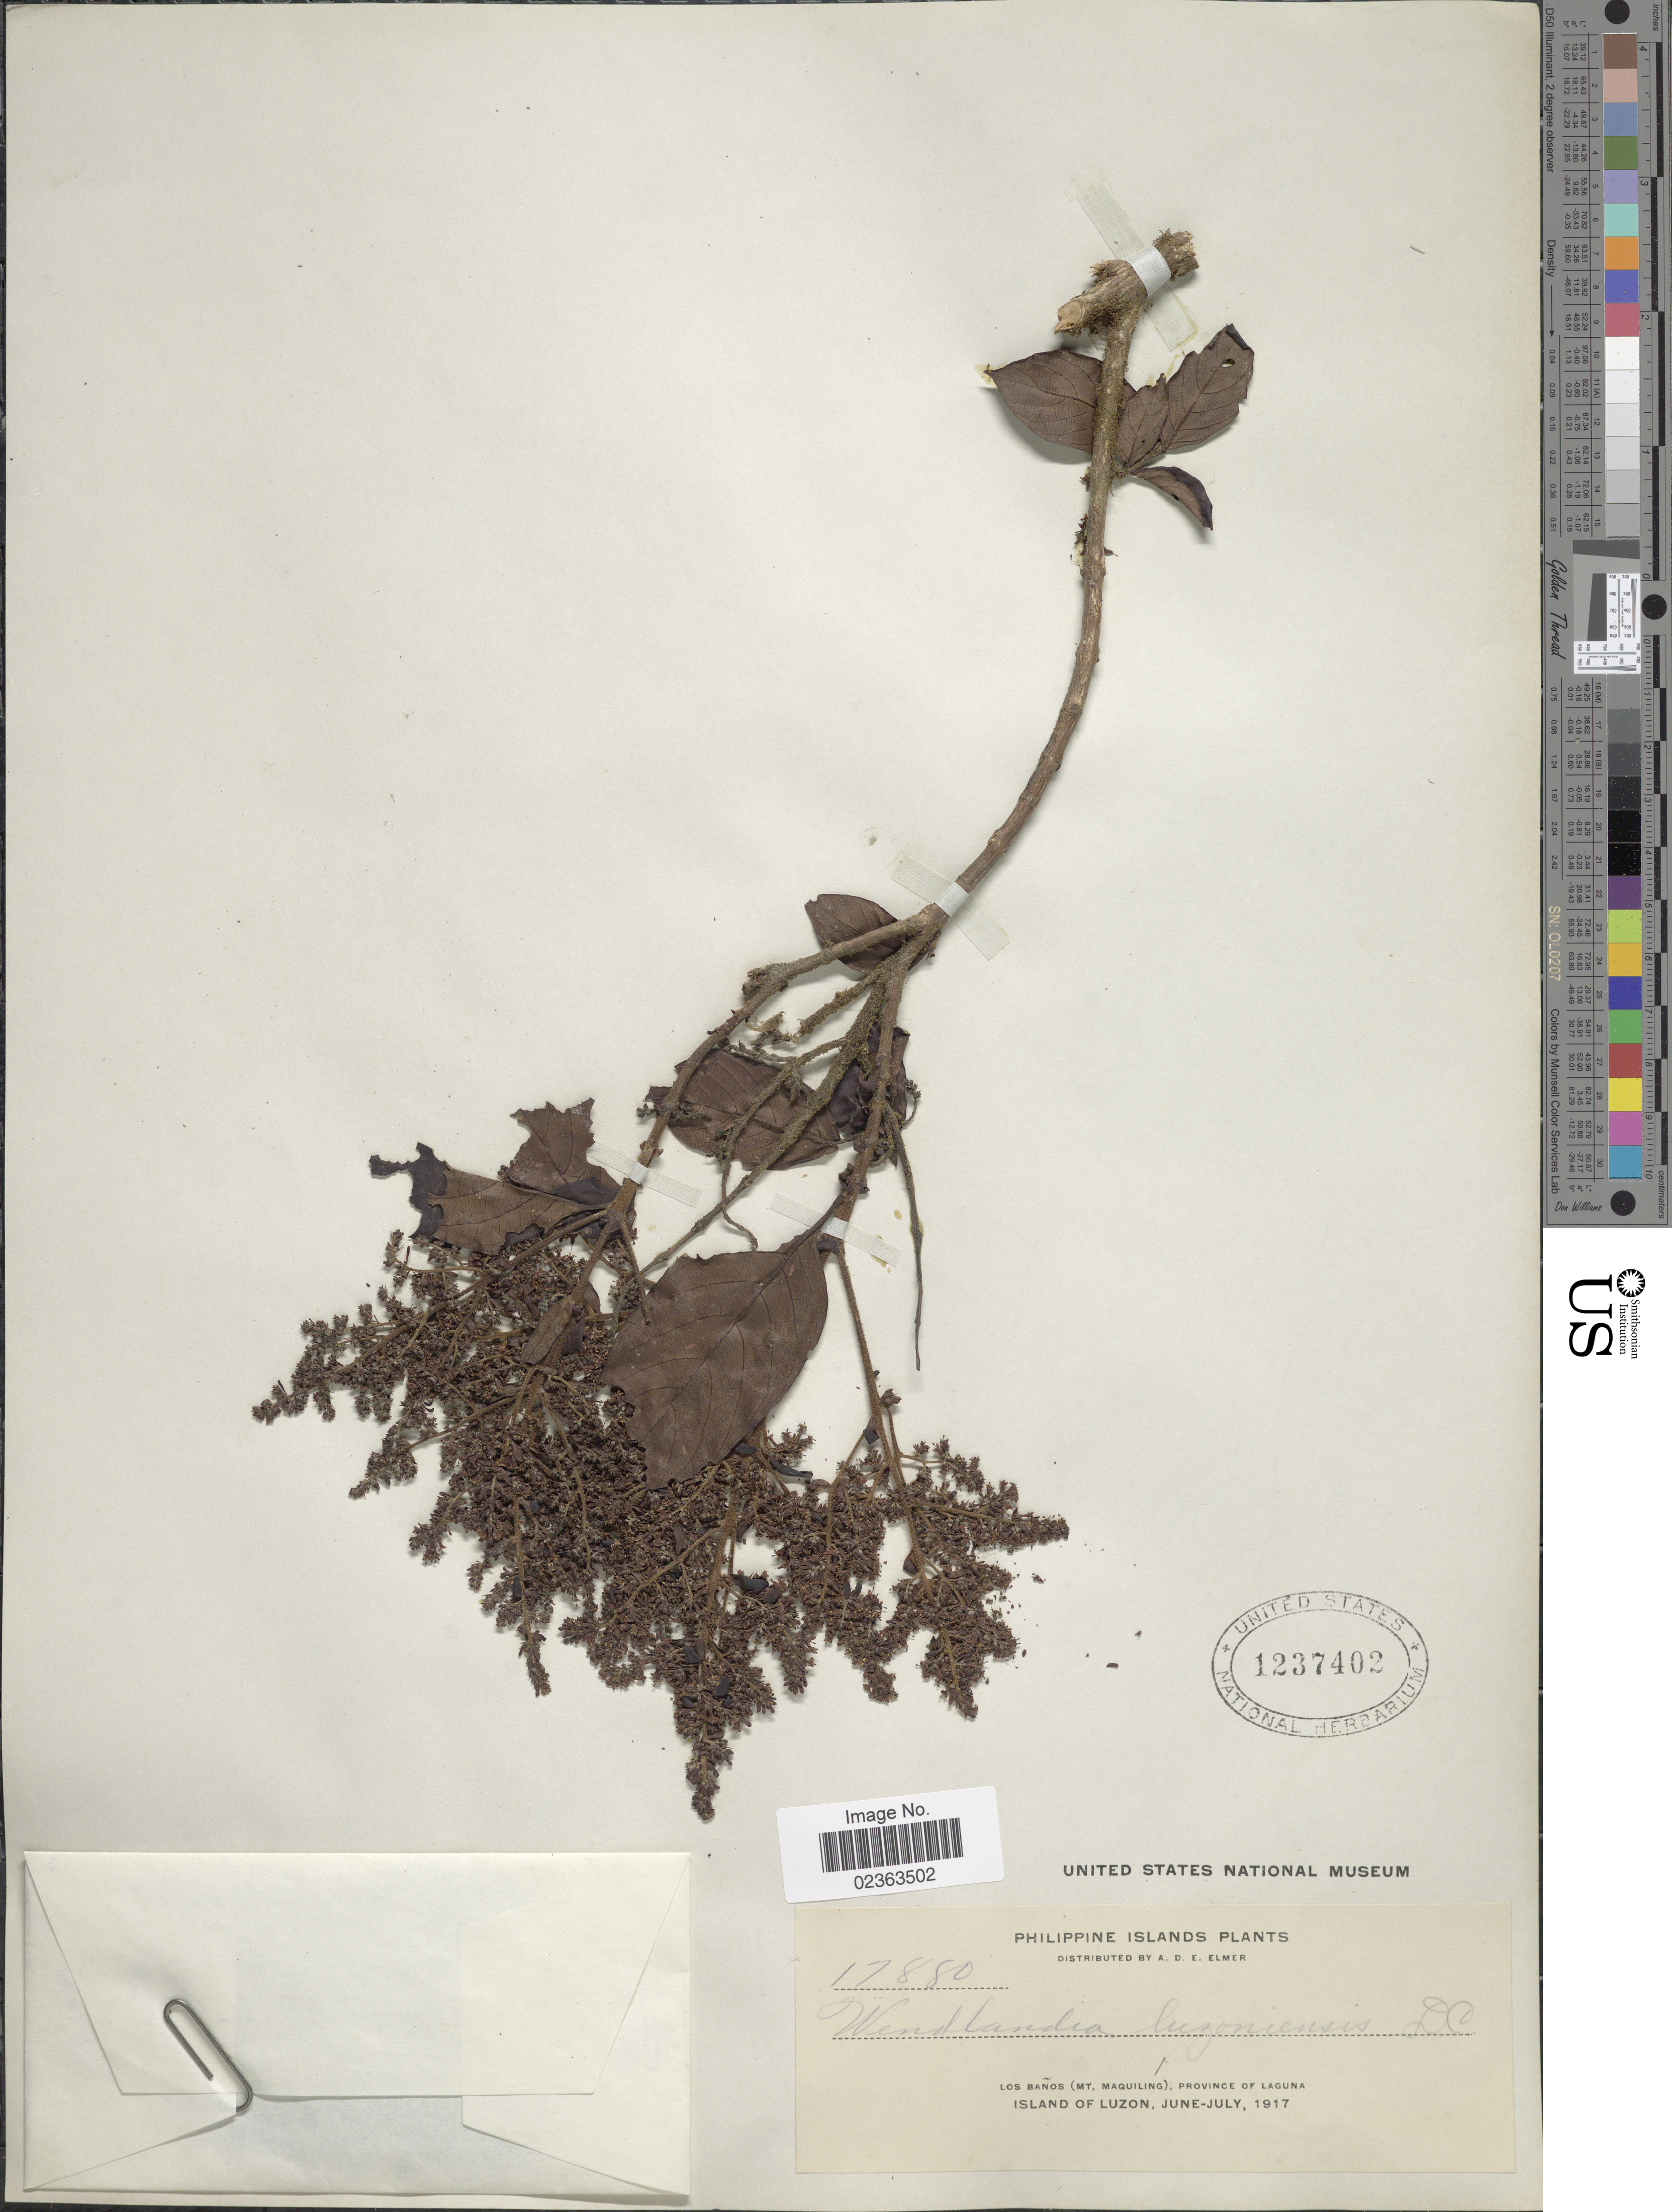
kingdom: Plantae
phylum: Tracheophyta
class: Magnoliopsida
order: Gentianales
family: Rubiaceae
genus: Wendlandia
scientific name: Wendlandia luzoniensis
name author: DC.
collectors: A. D. E. Elmer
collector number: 17880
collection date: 1917-06/1917-07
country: Philippines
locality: Philippine Islands, Los Banos (Mt. Maquiling), Province of Laguna, Island of Luzon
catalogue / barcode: US 1237402